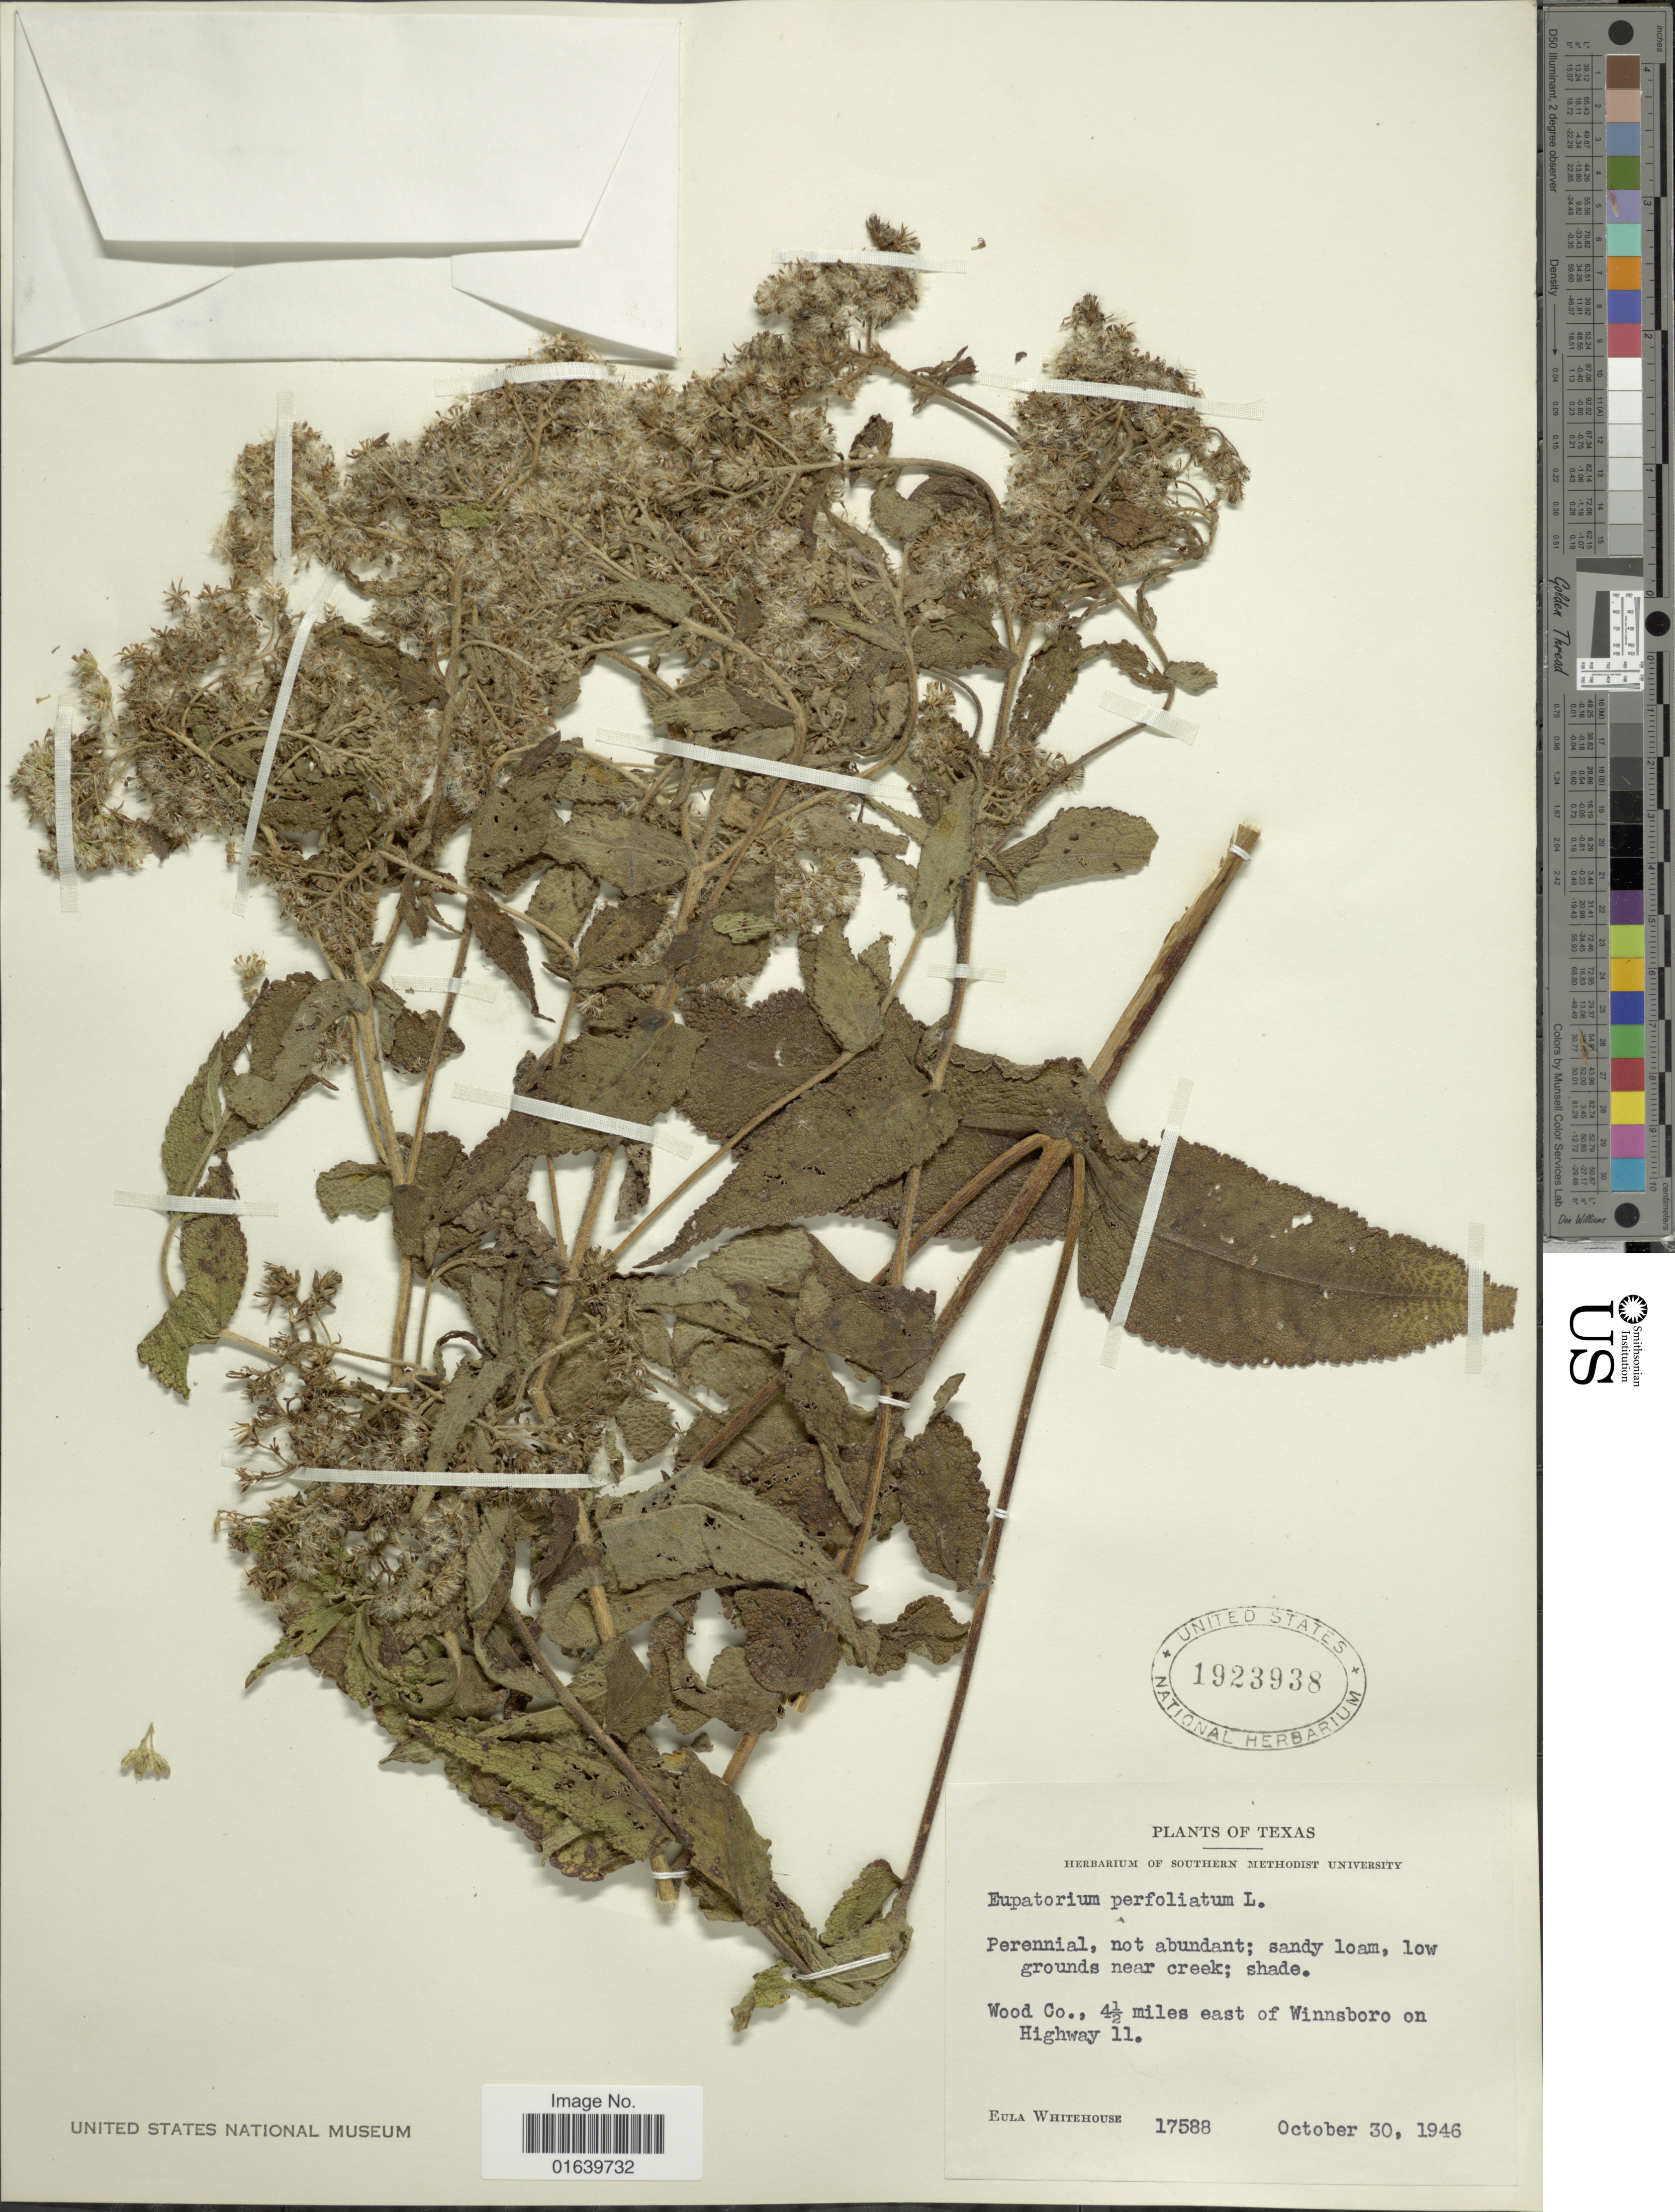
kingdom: Plantae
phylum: Tracheophyta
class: Magnoliopsida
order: Asterales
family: Asteraceae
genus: Eupatorium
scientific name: Eupatorium perfoliatum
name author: L.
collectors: E. Whitehouse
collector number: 17588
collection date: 1946-10-30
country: United States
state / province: Texas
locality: Wood Co., 4 1/2 miles east of Winnsboro on Highway 11.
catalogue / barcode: US 1923938